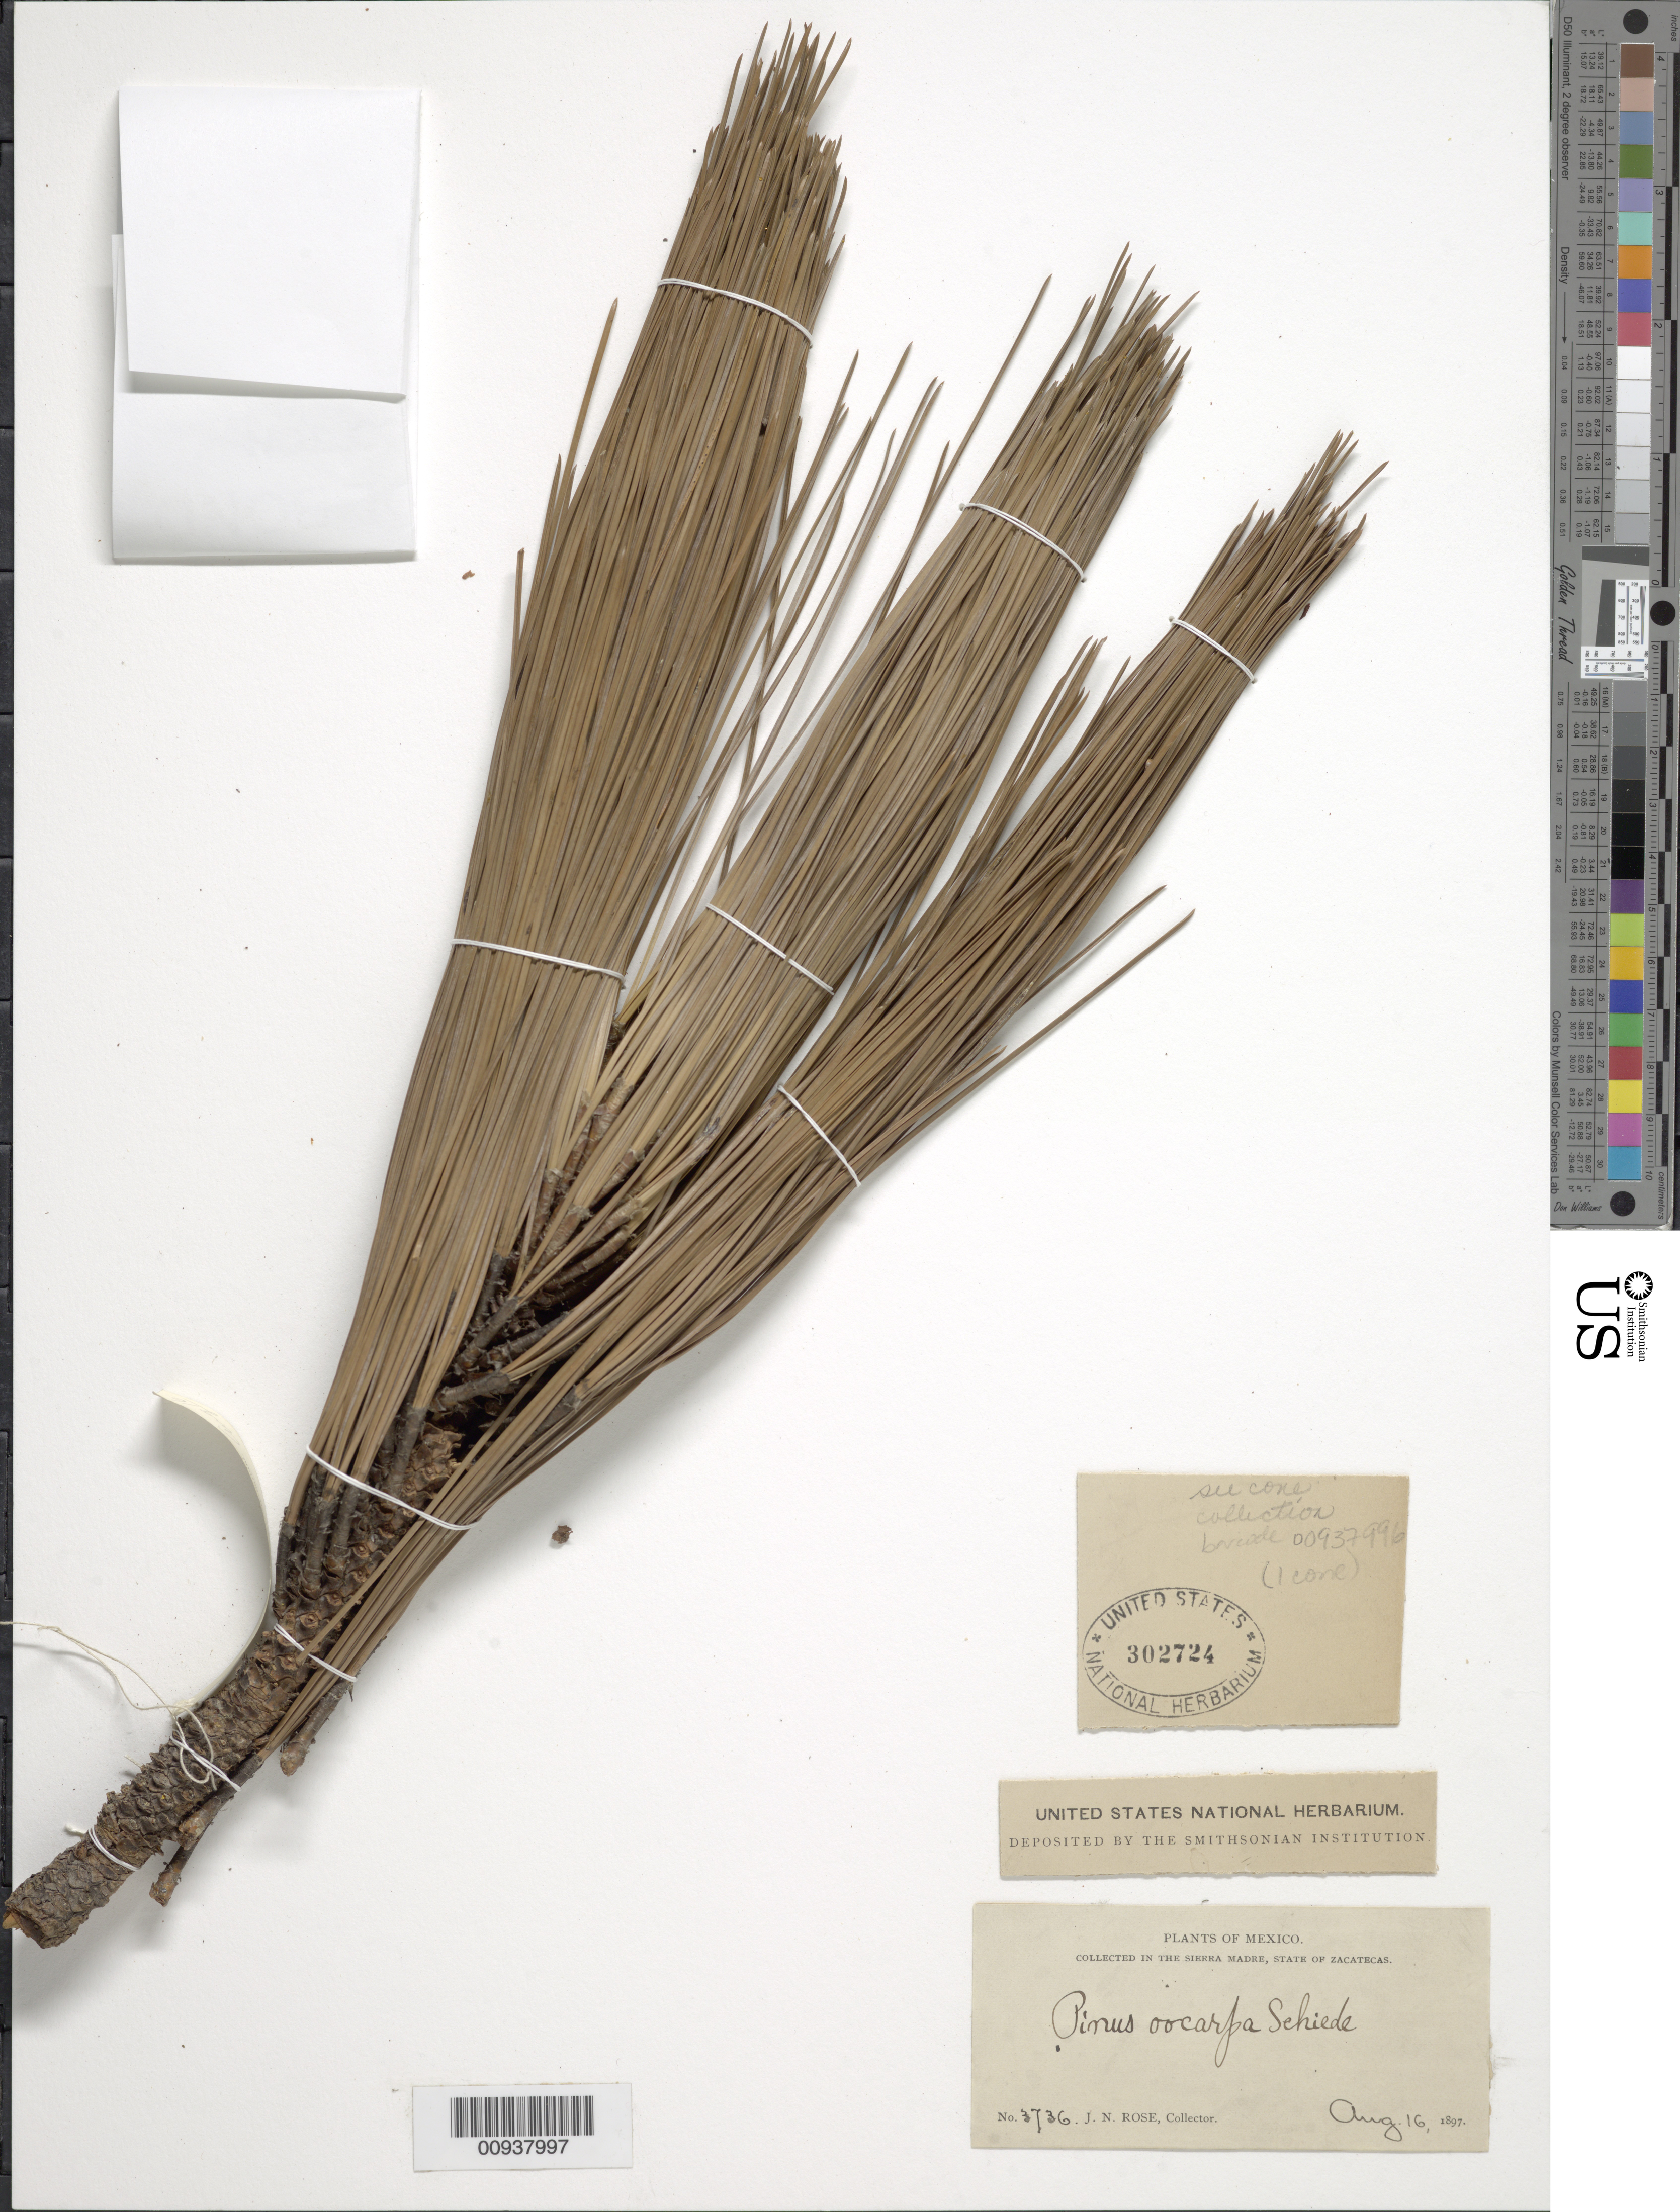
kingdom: Plantae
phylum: Tracheophyta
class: Pinopsida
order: Pinales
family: Pinaceae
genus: Pinus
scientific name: Pinus oocarpa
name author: Schiede ex Schltdl.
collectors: J. N. Rose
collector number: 3736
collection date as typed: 16 Aug 1897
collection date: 1897-08-16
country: Mexico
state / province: Zacatecas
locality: Sierra Madre, State of Zacatecas.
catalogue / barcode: US 302724